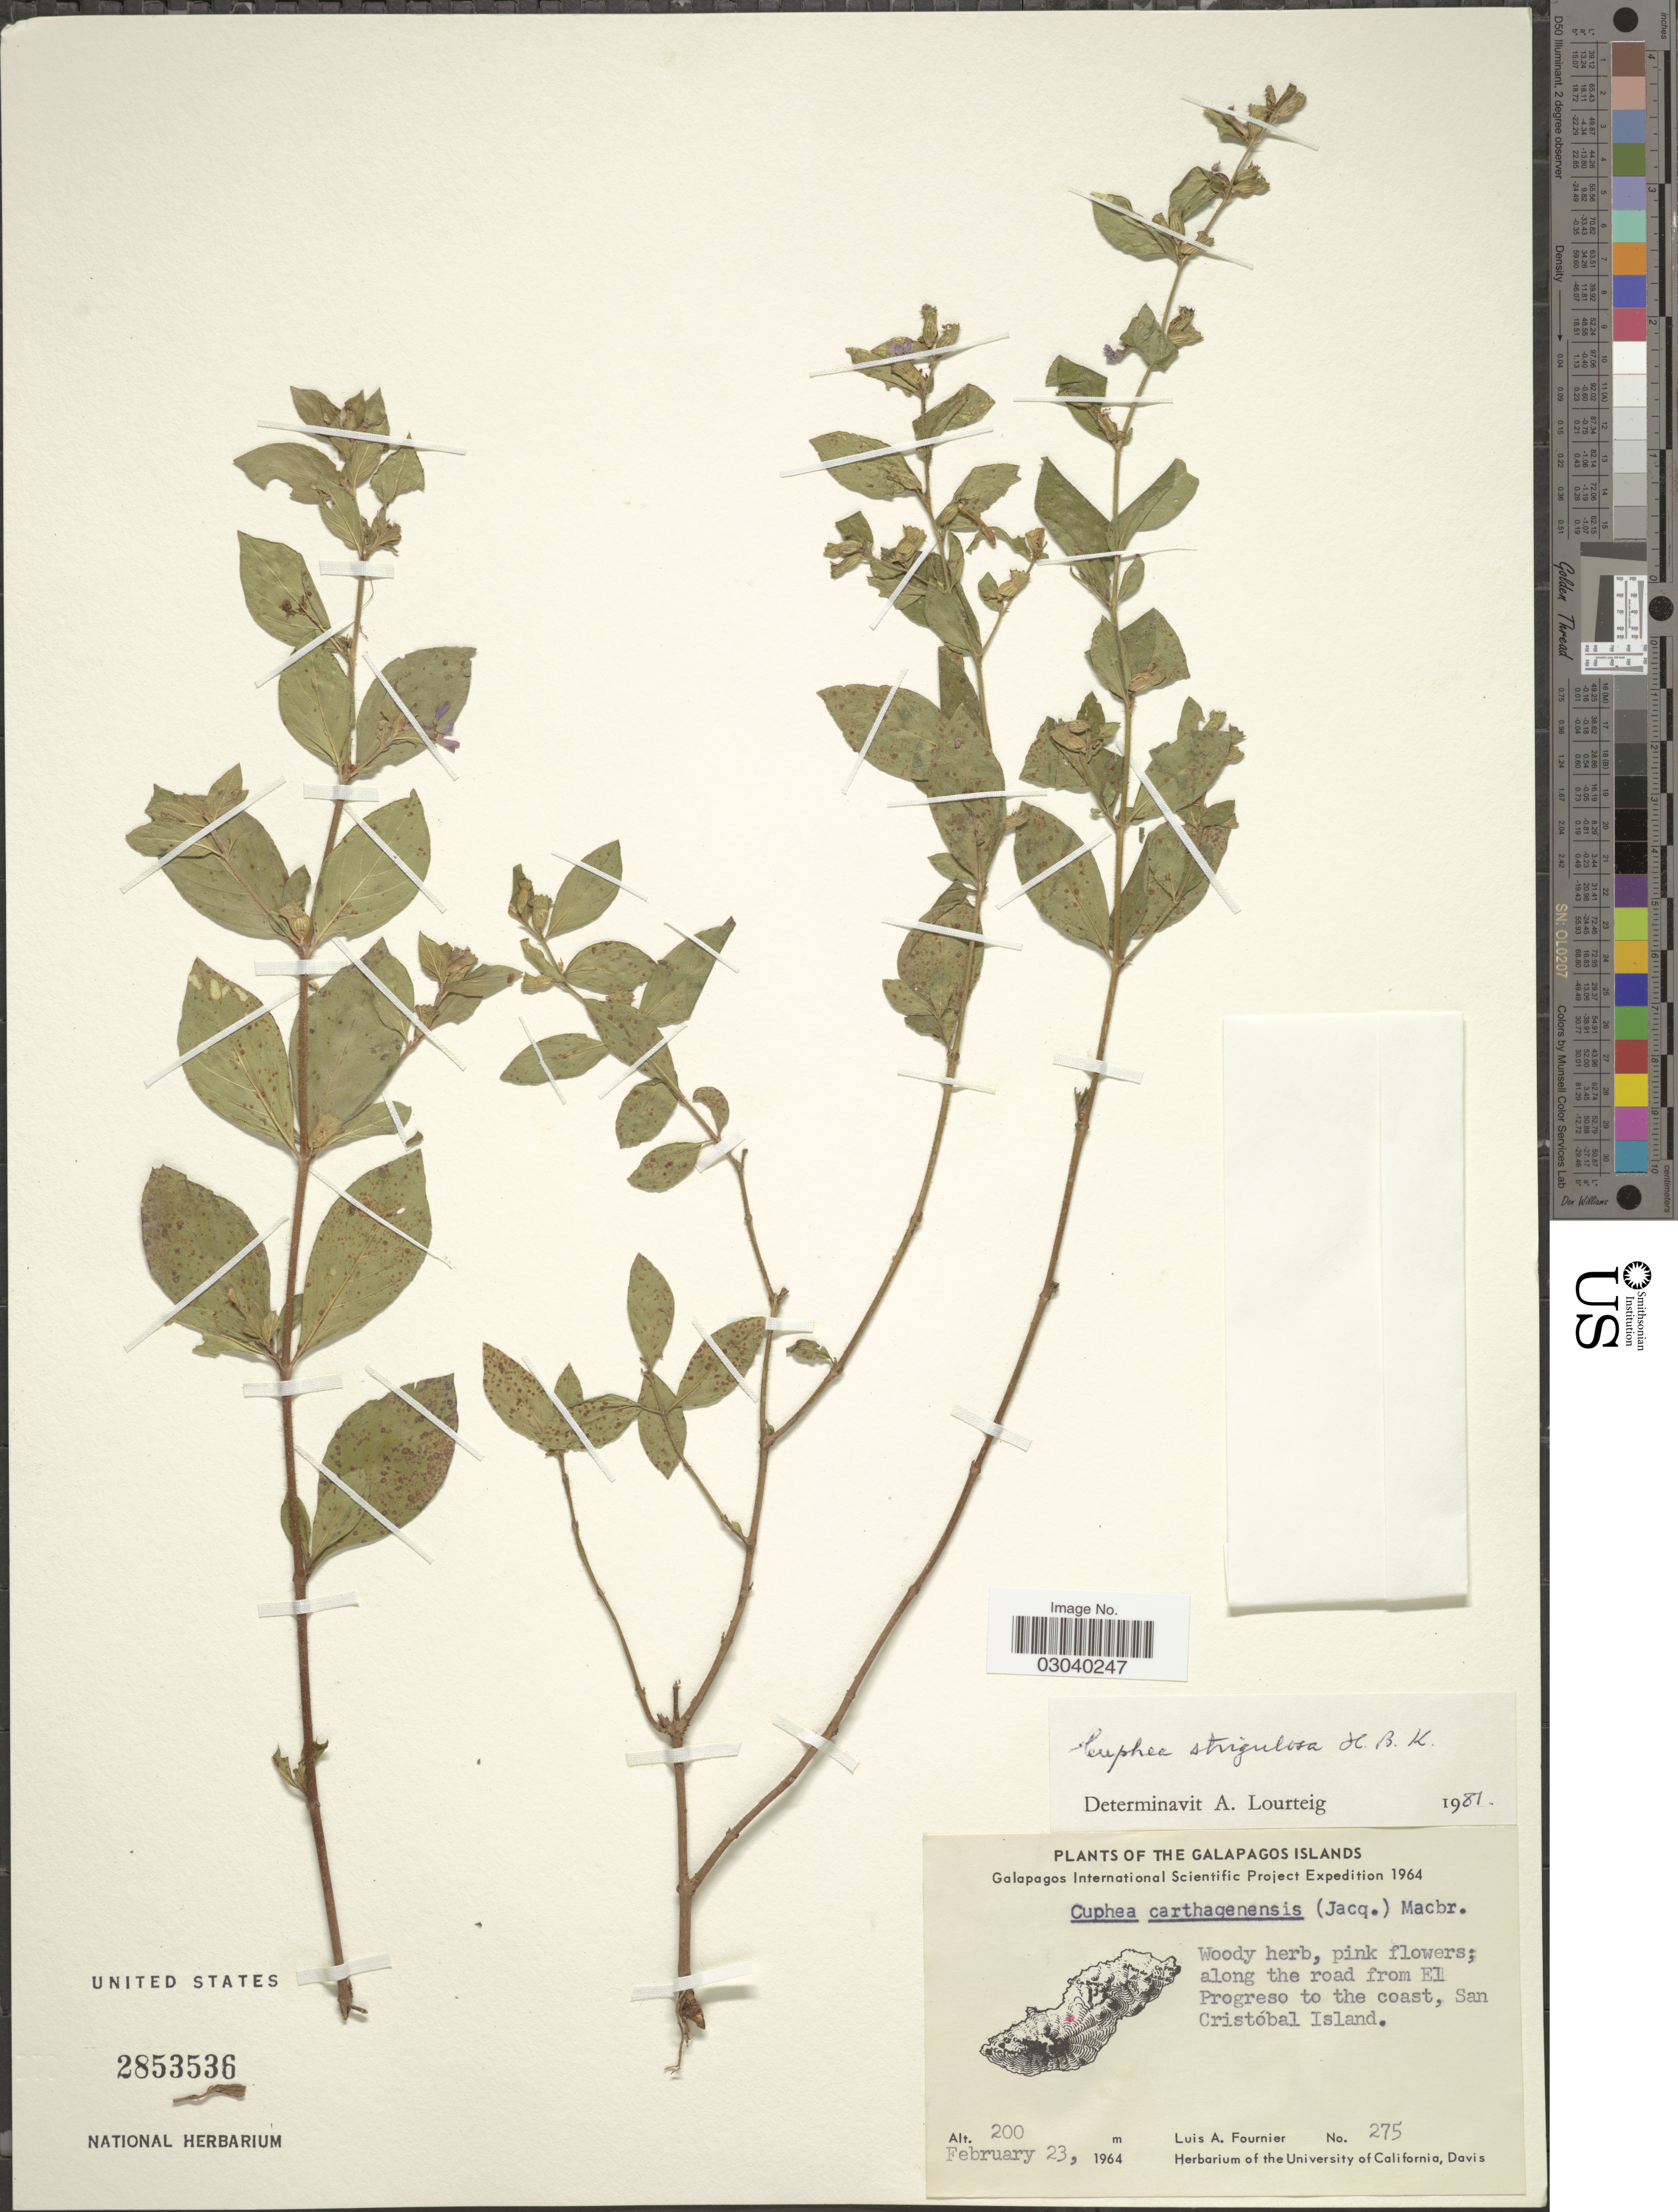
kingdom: Plantae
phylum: Tracheophyta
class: Magnoliopsida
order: Myrtales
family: Lythraceae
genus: Cuphea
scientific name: Cuphea strigulosa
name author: Kunth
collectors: L. A. Fournier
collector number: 275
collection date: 1964-02-23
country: Ecuador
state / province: Colón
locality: The Galapagos Islands, along the road from El Progreso to the coast, San Cristóbal Island.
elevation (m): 200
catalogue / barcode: US 2853536